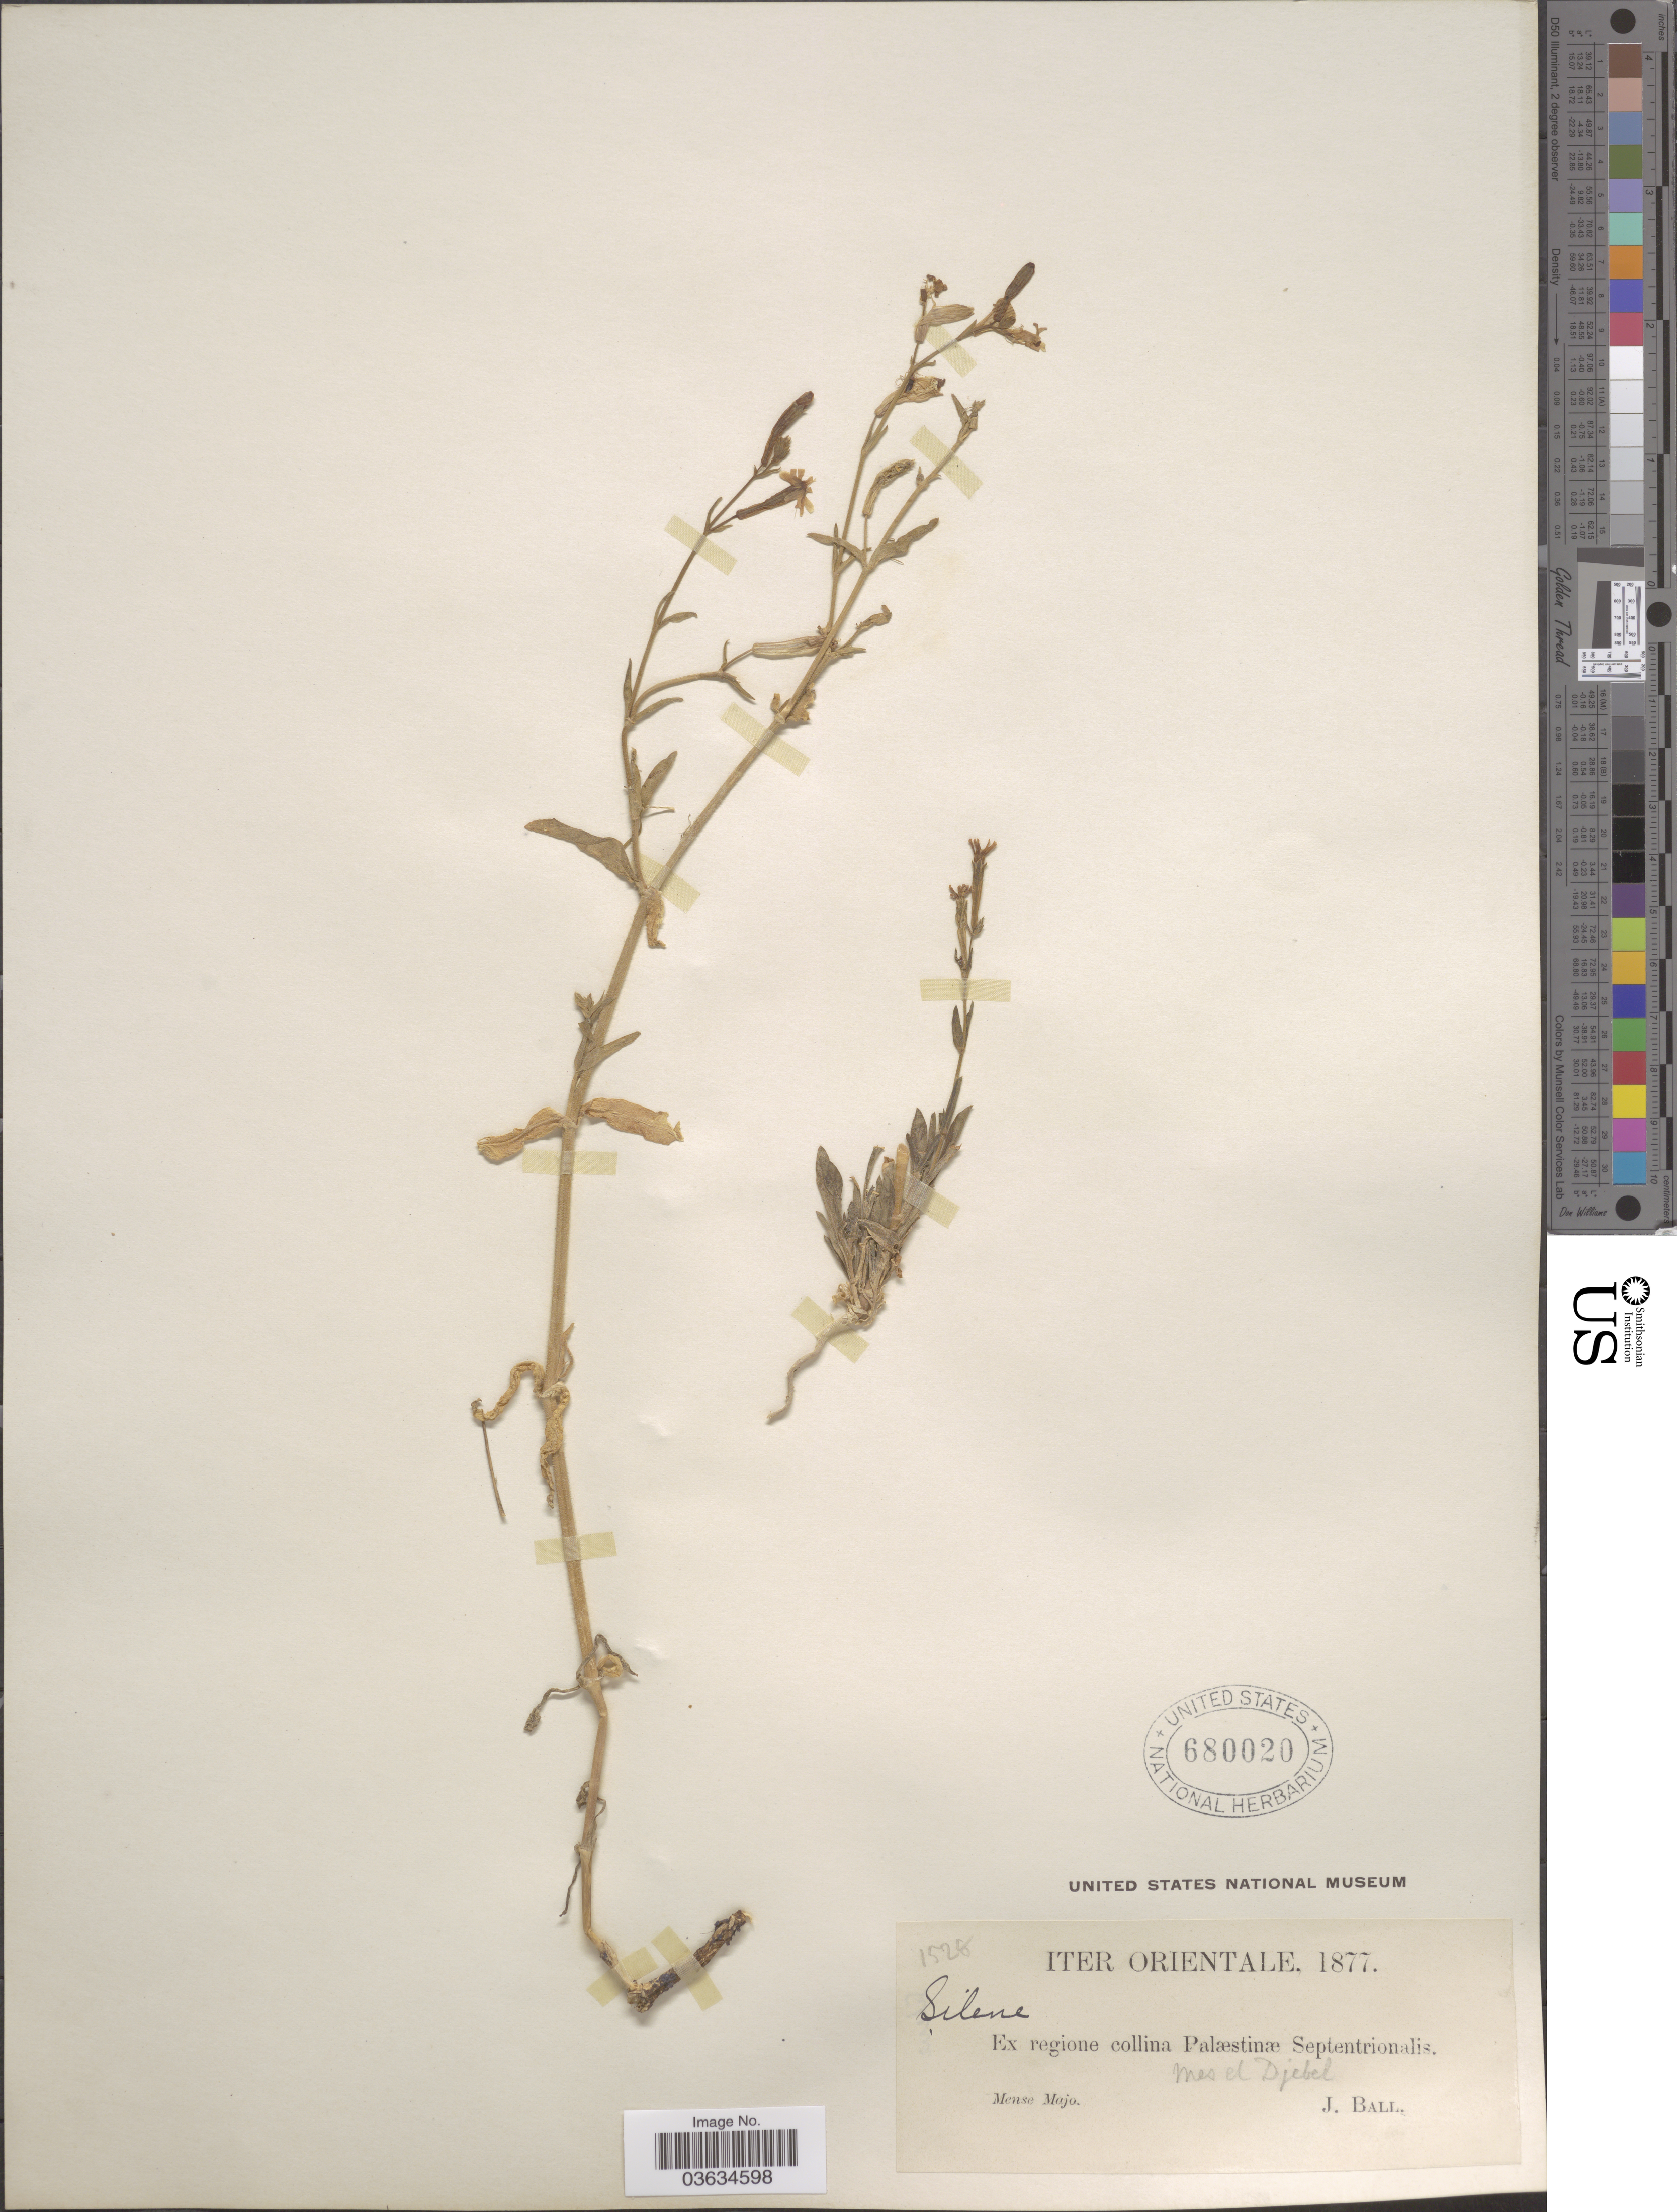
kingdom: Plantae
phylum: Tracheophyta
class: Magnoliopsida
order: Caryophyllales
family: Caryophyllaceae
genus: Silene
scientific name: Silene sp.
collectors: J. Ball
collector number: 1528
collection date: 1877-05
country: Israel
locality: Iter Orientale. Ex regione collina Palæstinæ Septentrionalis. Mes el Djebel.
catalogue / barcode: US 680020